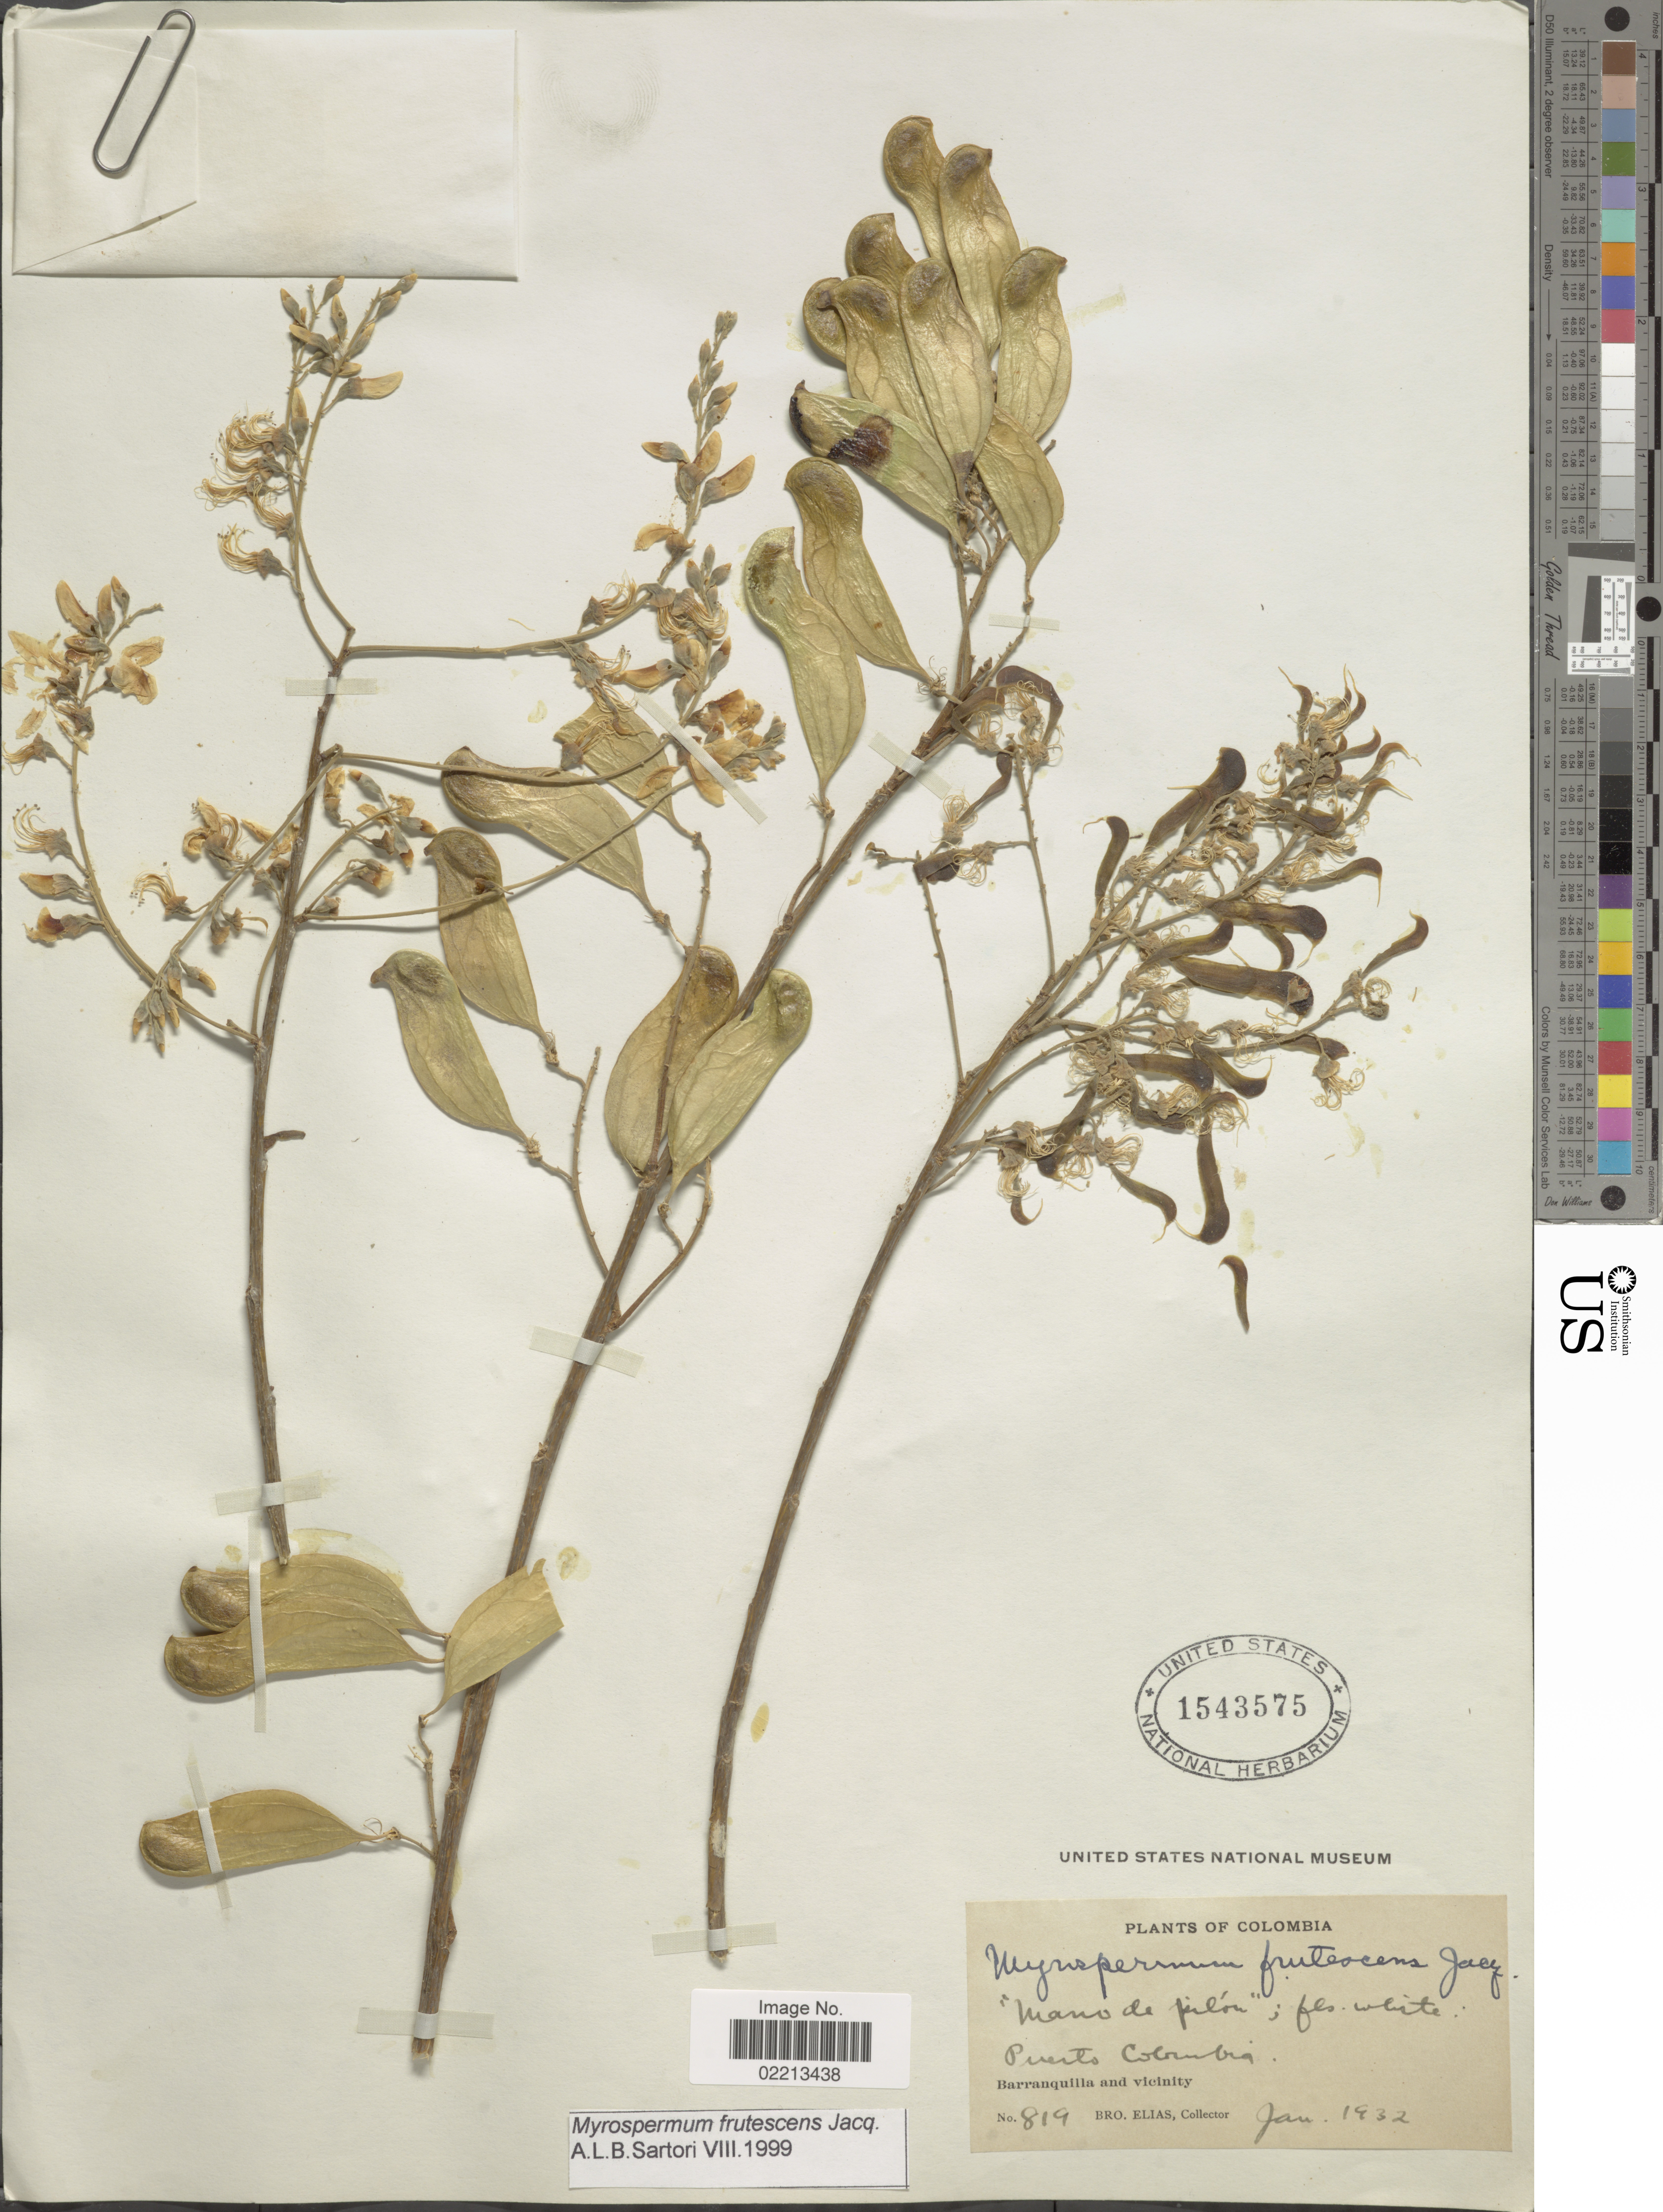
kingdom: Plantae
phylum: Tracheophyta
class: Magnoliopsida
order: Fabales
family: Fabaceae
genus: Myrospermum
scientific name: Myrospermum frutescens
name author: Jacq.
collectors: Bro. Elias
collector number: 819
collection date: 1932-01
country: Colombia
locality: Puerto Colomvia, Barranquilla and vicinity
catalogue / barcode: US 1543575